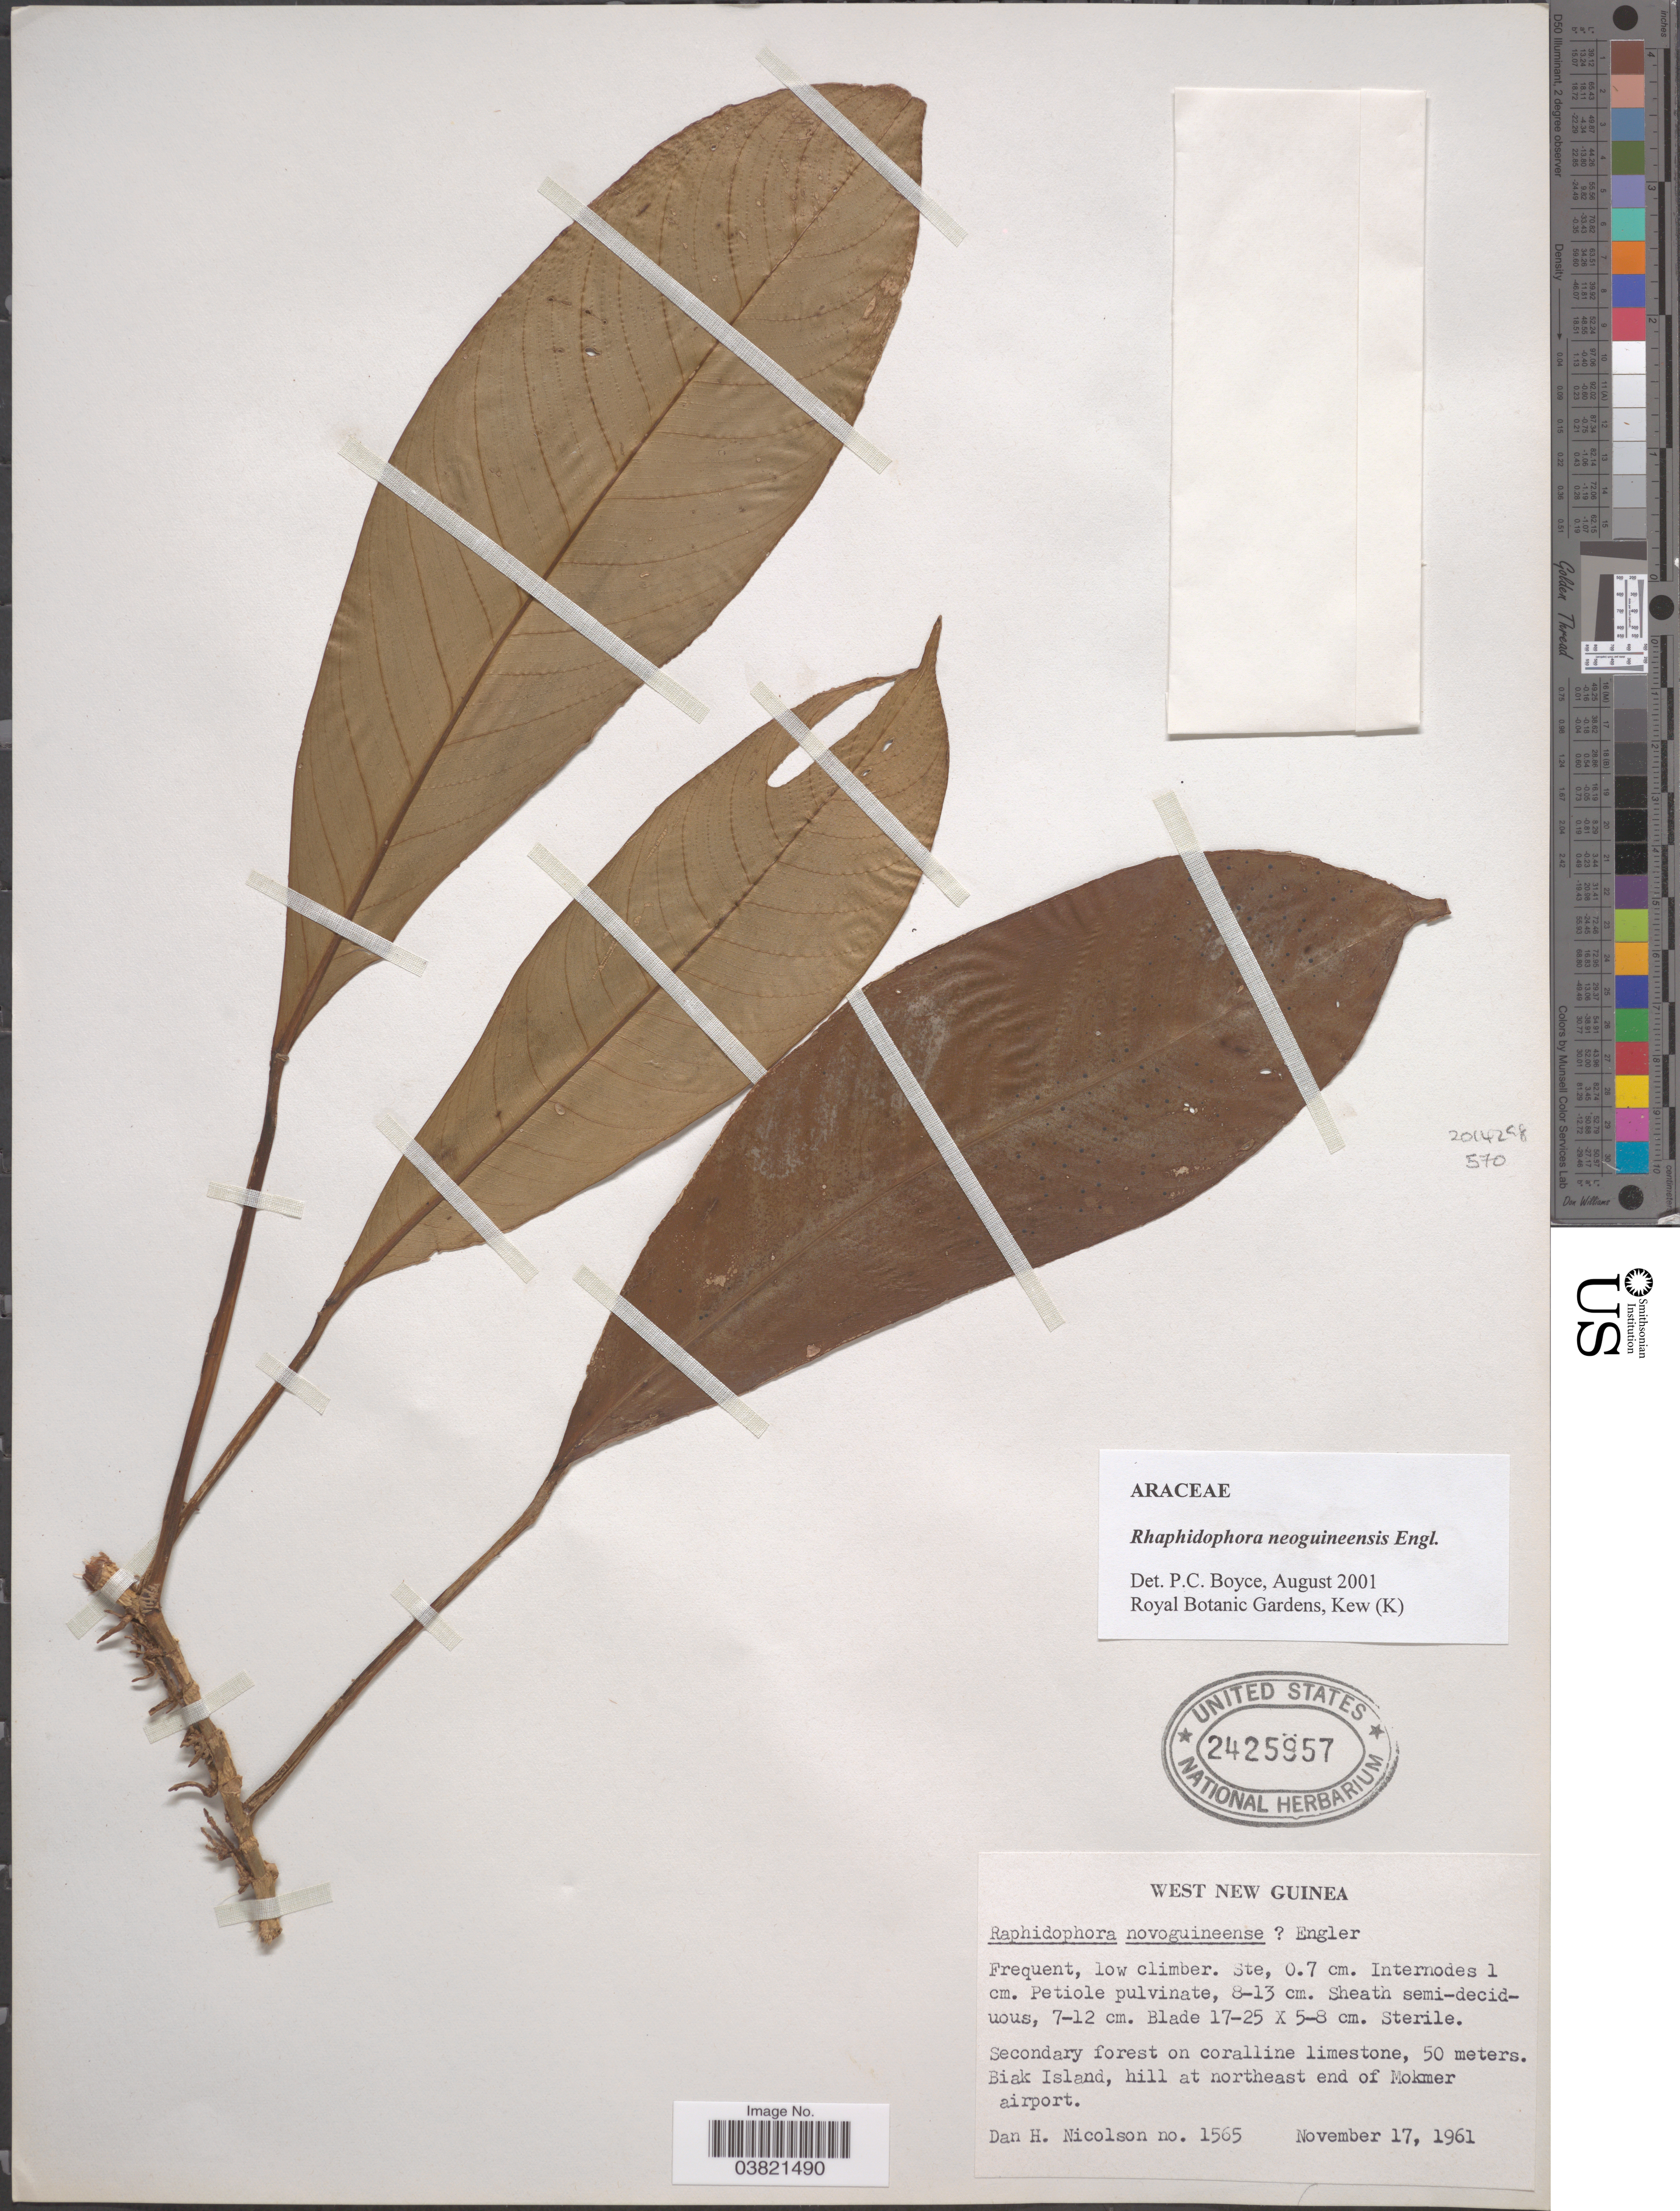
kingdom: Plantae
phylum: Tracheophyta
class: Liliopsida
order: Alismatales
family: Araceae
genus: Rhaphidophora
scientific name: Rhaphidophora neoguineensis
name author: Engl.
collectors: D. H. Nicolson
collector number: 1565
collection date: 1961-11-17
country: Indonesia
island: New Guinea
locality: West New Guinea. Biak Island, hill at northeast end of Mokmer airport.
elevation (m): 50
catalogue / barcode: US 2425957